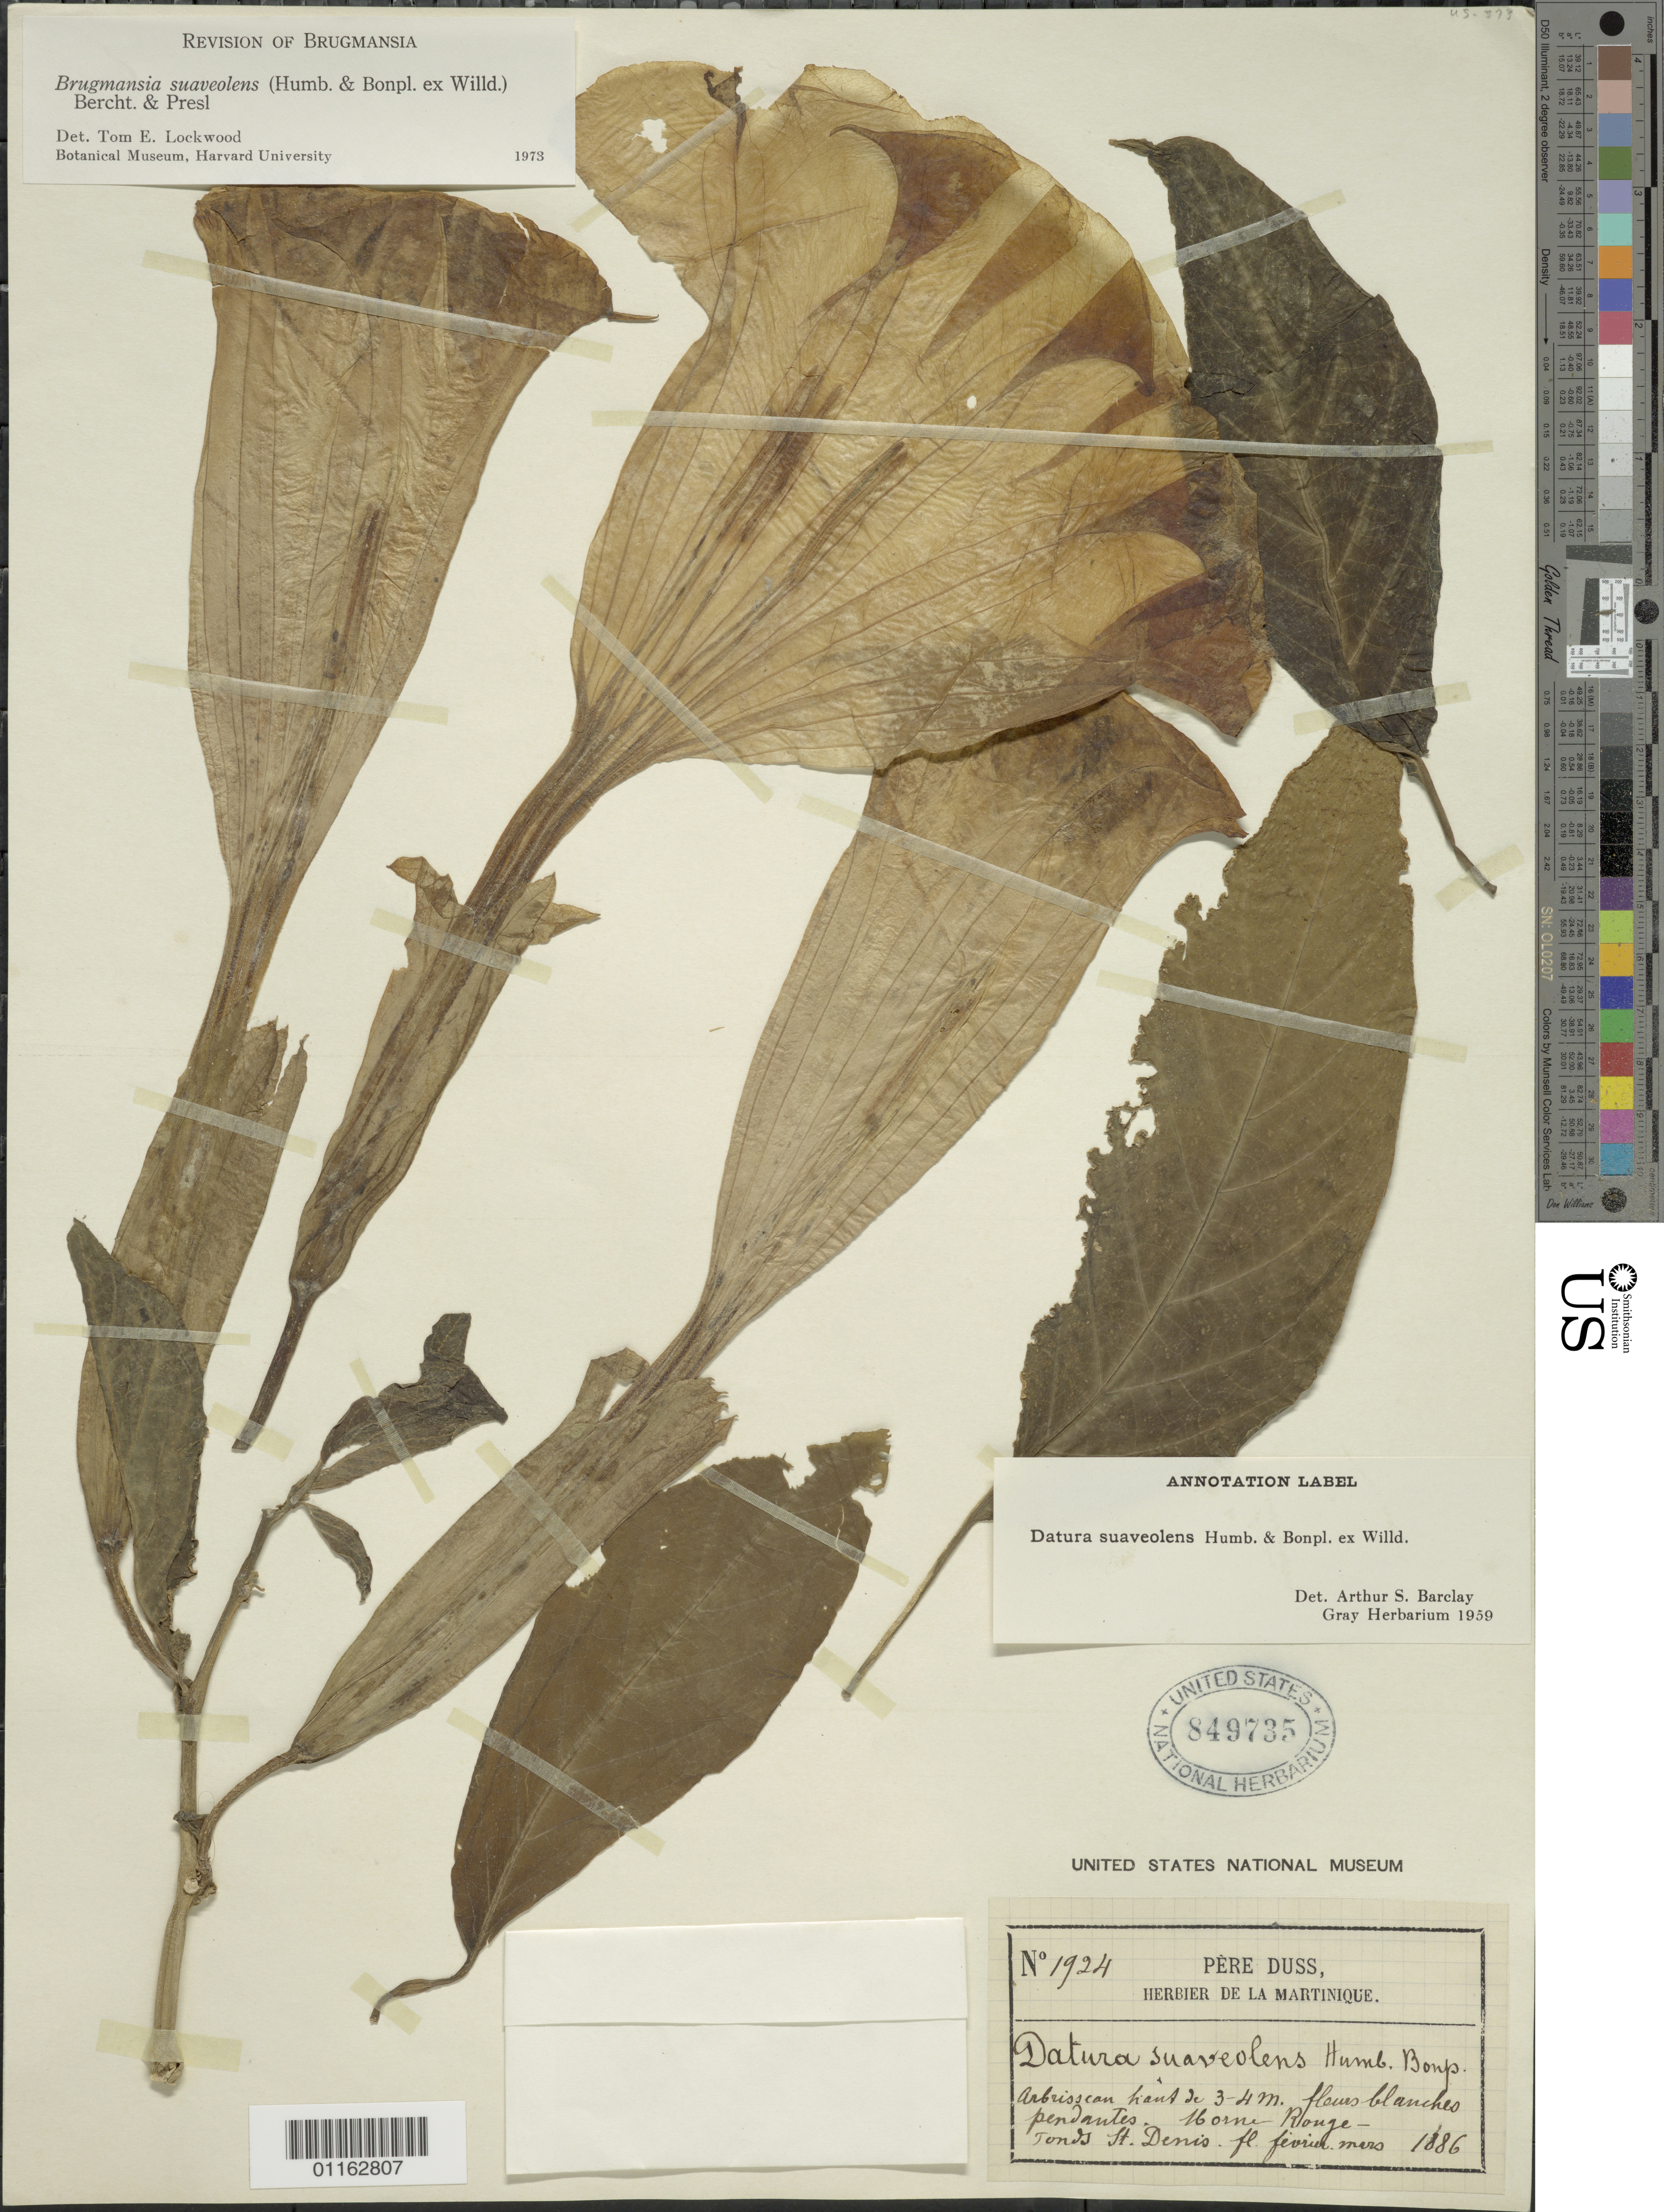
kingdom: Plantae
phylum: Tracheophyta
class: Magnoliopsida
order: Solanales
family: Solanaceae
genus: Brugmansia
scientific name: Brugmansia suaveolens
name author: (Humb. & Bonpl. ex Willd.) Brecht. & J. Presl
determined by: Lockwood, T. E.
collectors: Père Duss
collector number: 1924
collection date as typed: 1886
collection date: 1886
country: Martinique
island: Martinique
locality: Morne Rouge- Ft. Denis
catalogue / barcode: US 849735